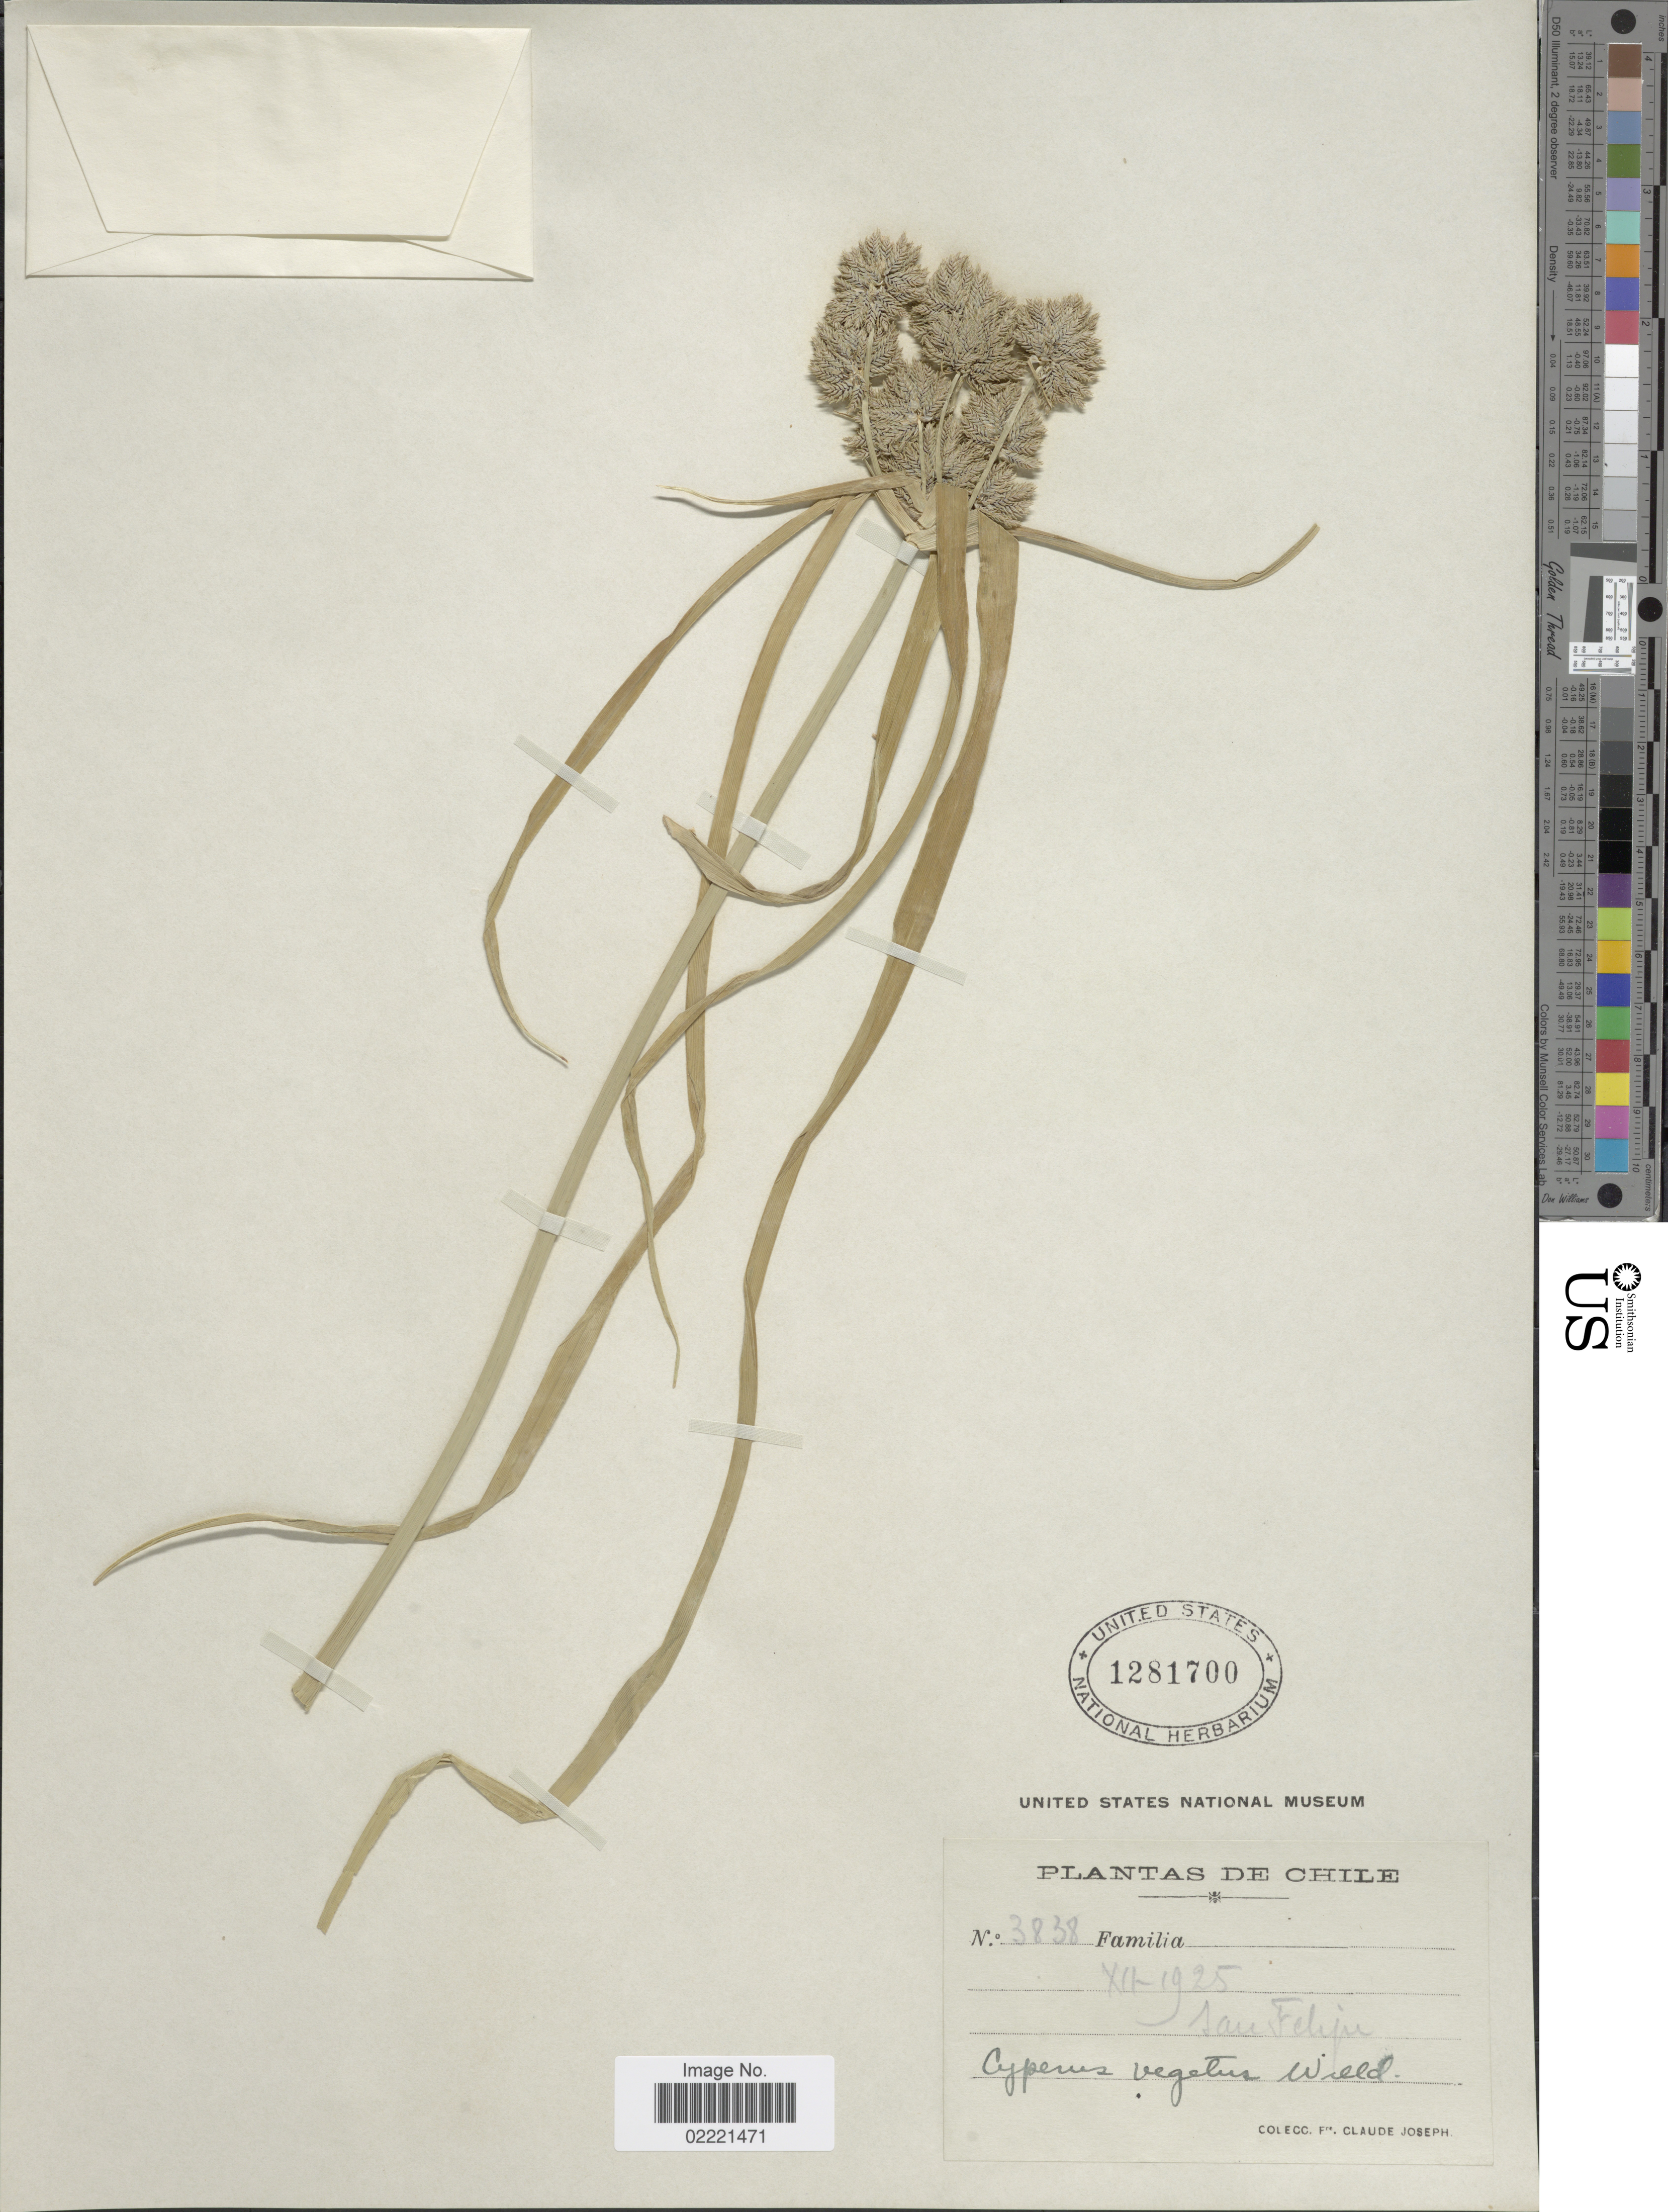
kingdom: Plantae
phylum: Tracheophyta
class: Liliopsida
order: Poales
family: Cyperaceae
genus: Cyperus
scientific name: Cyperus eragrostis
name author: Lam.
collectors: Bro. Claude-Joseph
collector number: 3838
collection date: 1925-12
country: Chile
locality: San Felipe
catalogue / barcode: US 1281700